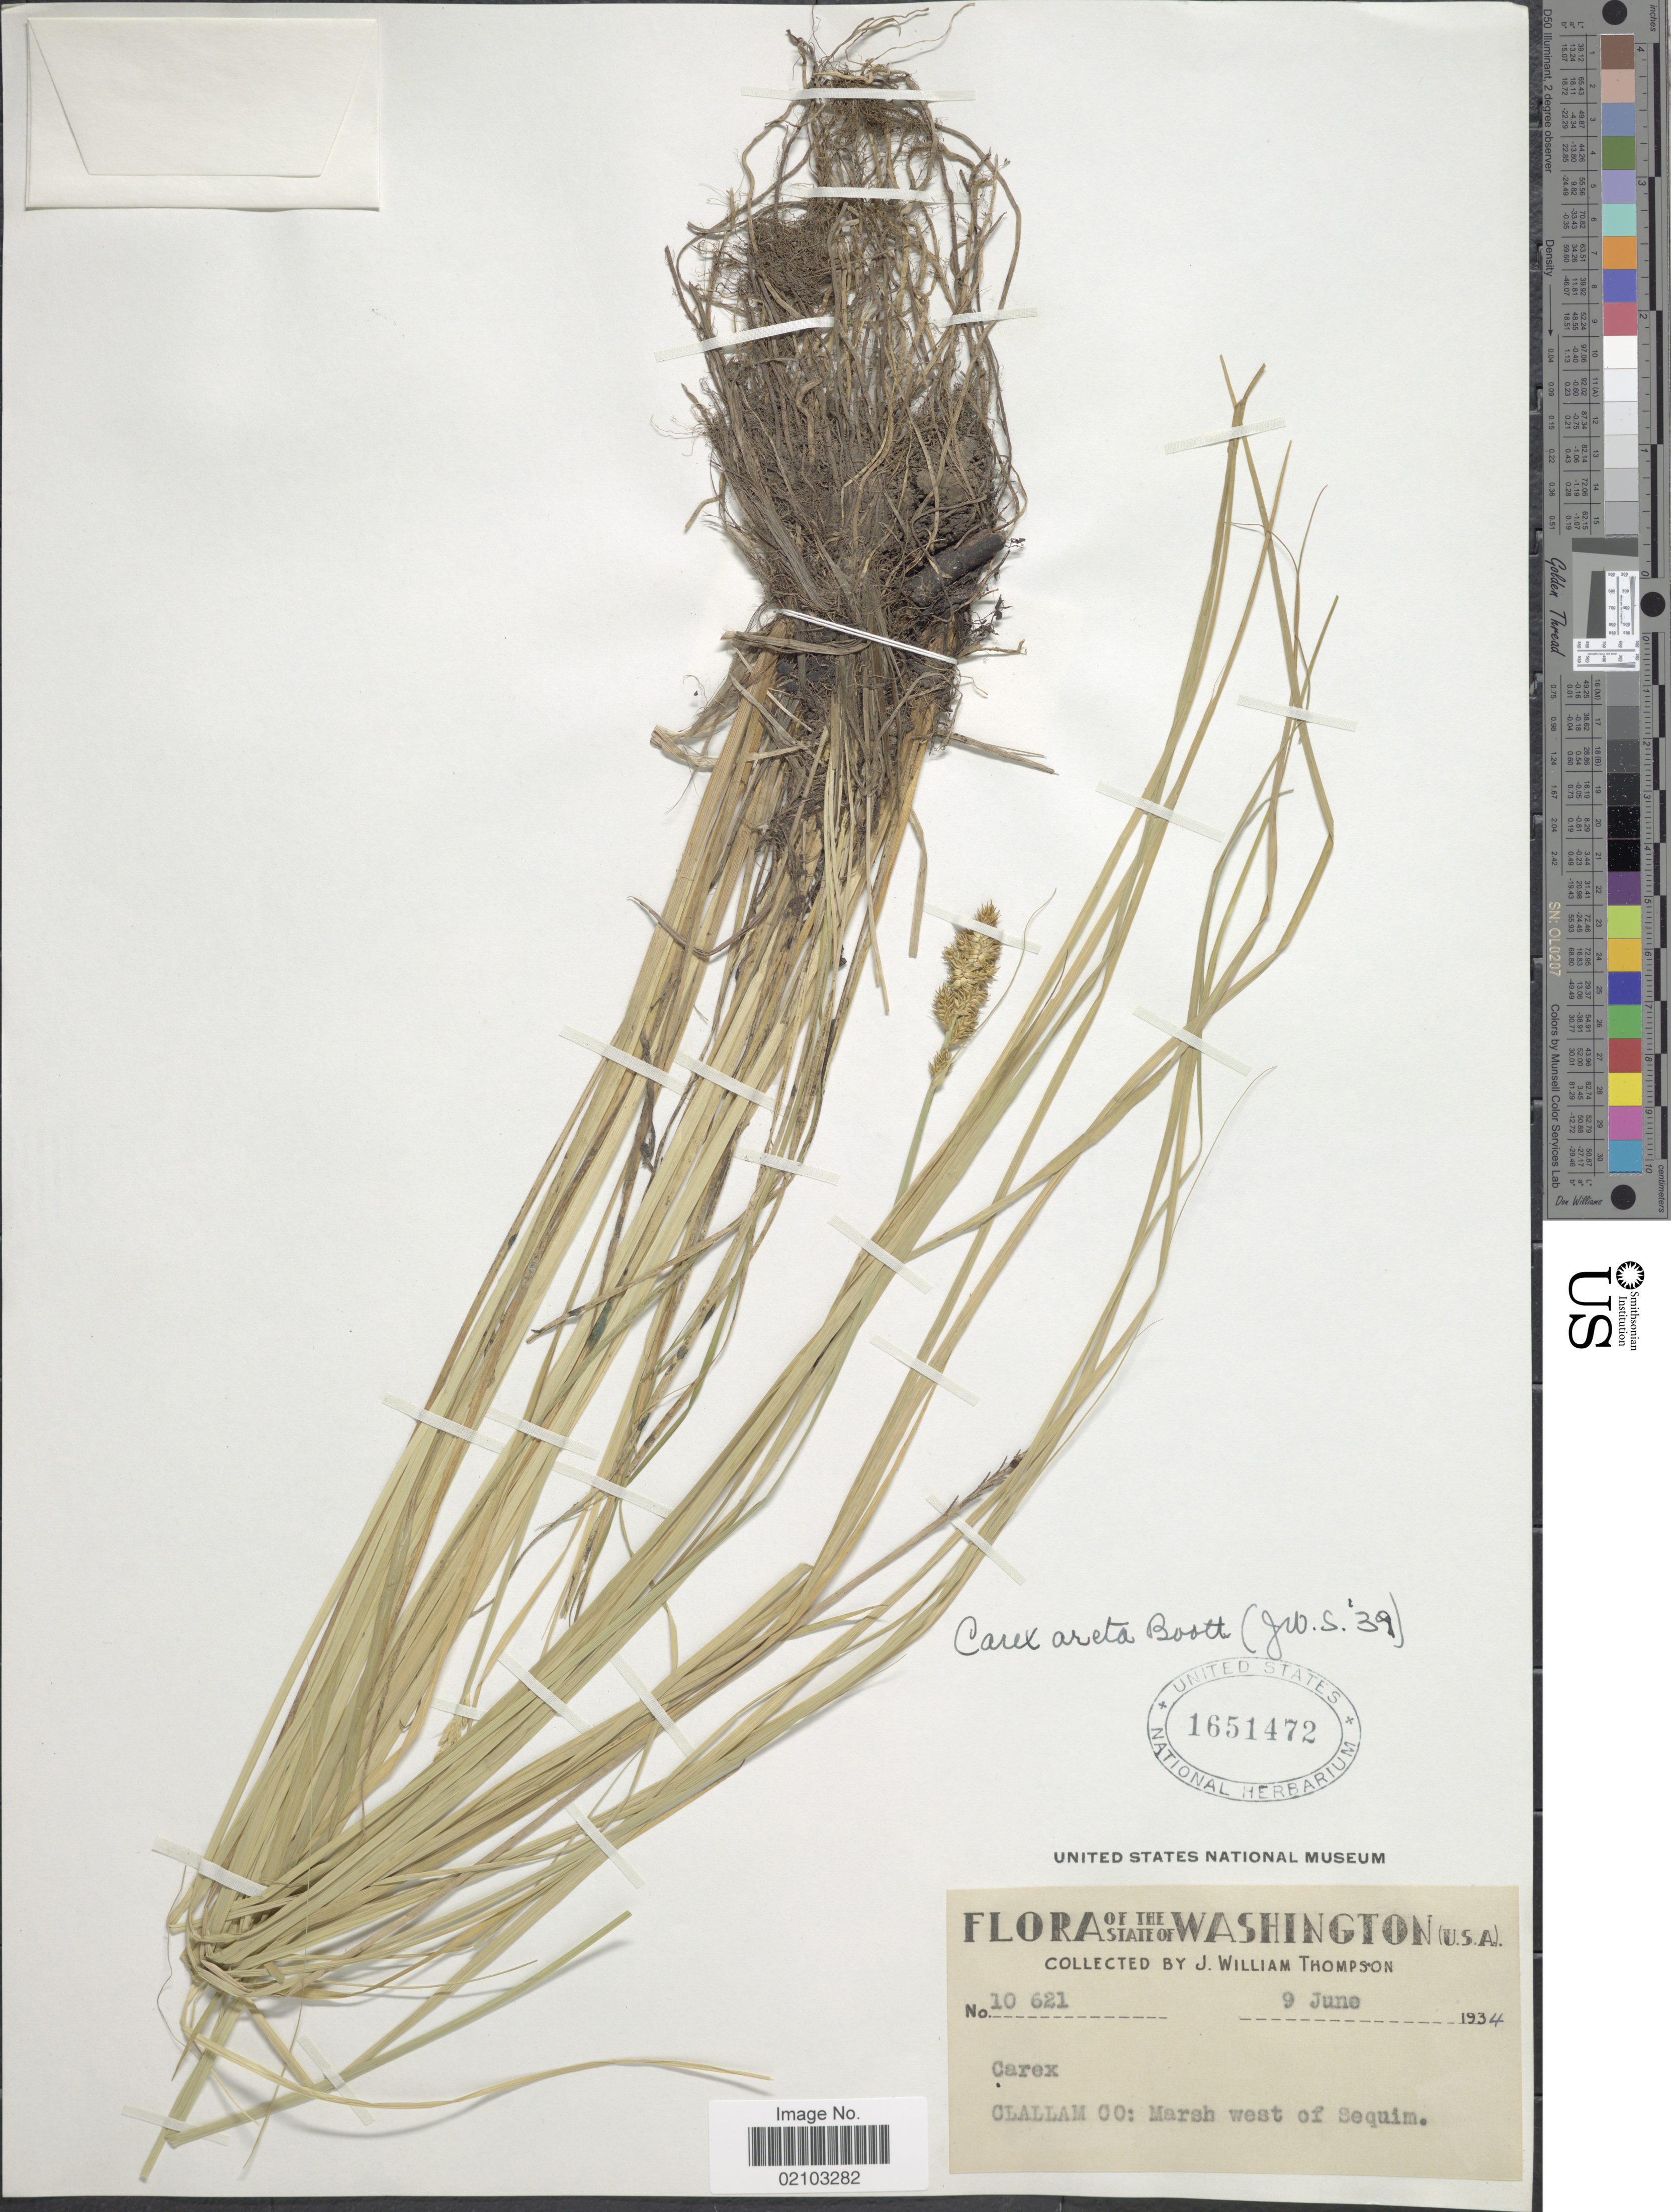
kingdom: Plantae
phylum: Tracheophyta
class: Liliopsida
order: Poales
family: Cyperaceae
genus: Carex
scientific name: Carex arcta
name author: Boott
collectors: J. W. Thompson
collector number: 10621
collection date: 1934-06-09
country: United States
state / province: Washington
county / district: Clallam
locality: Clallam Co: Marsh west of Sequim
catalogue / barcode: US 1651472